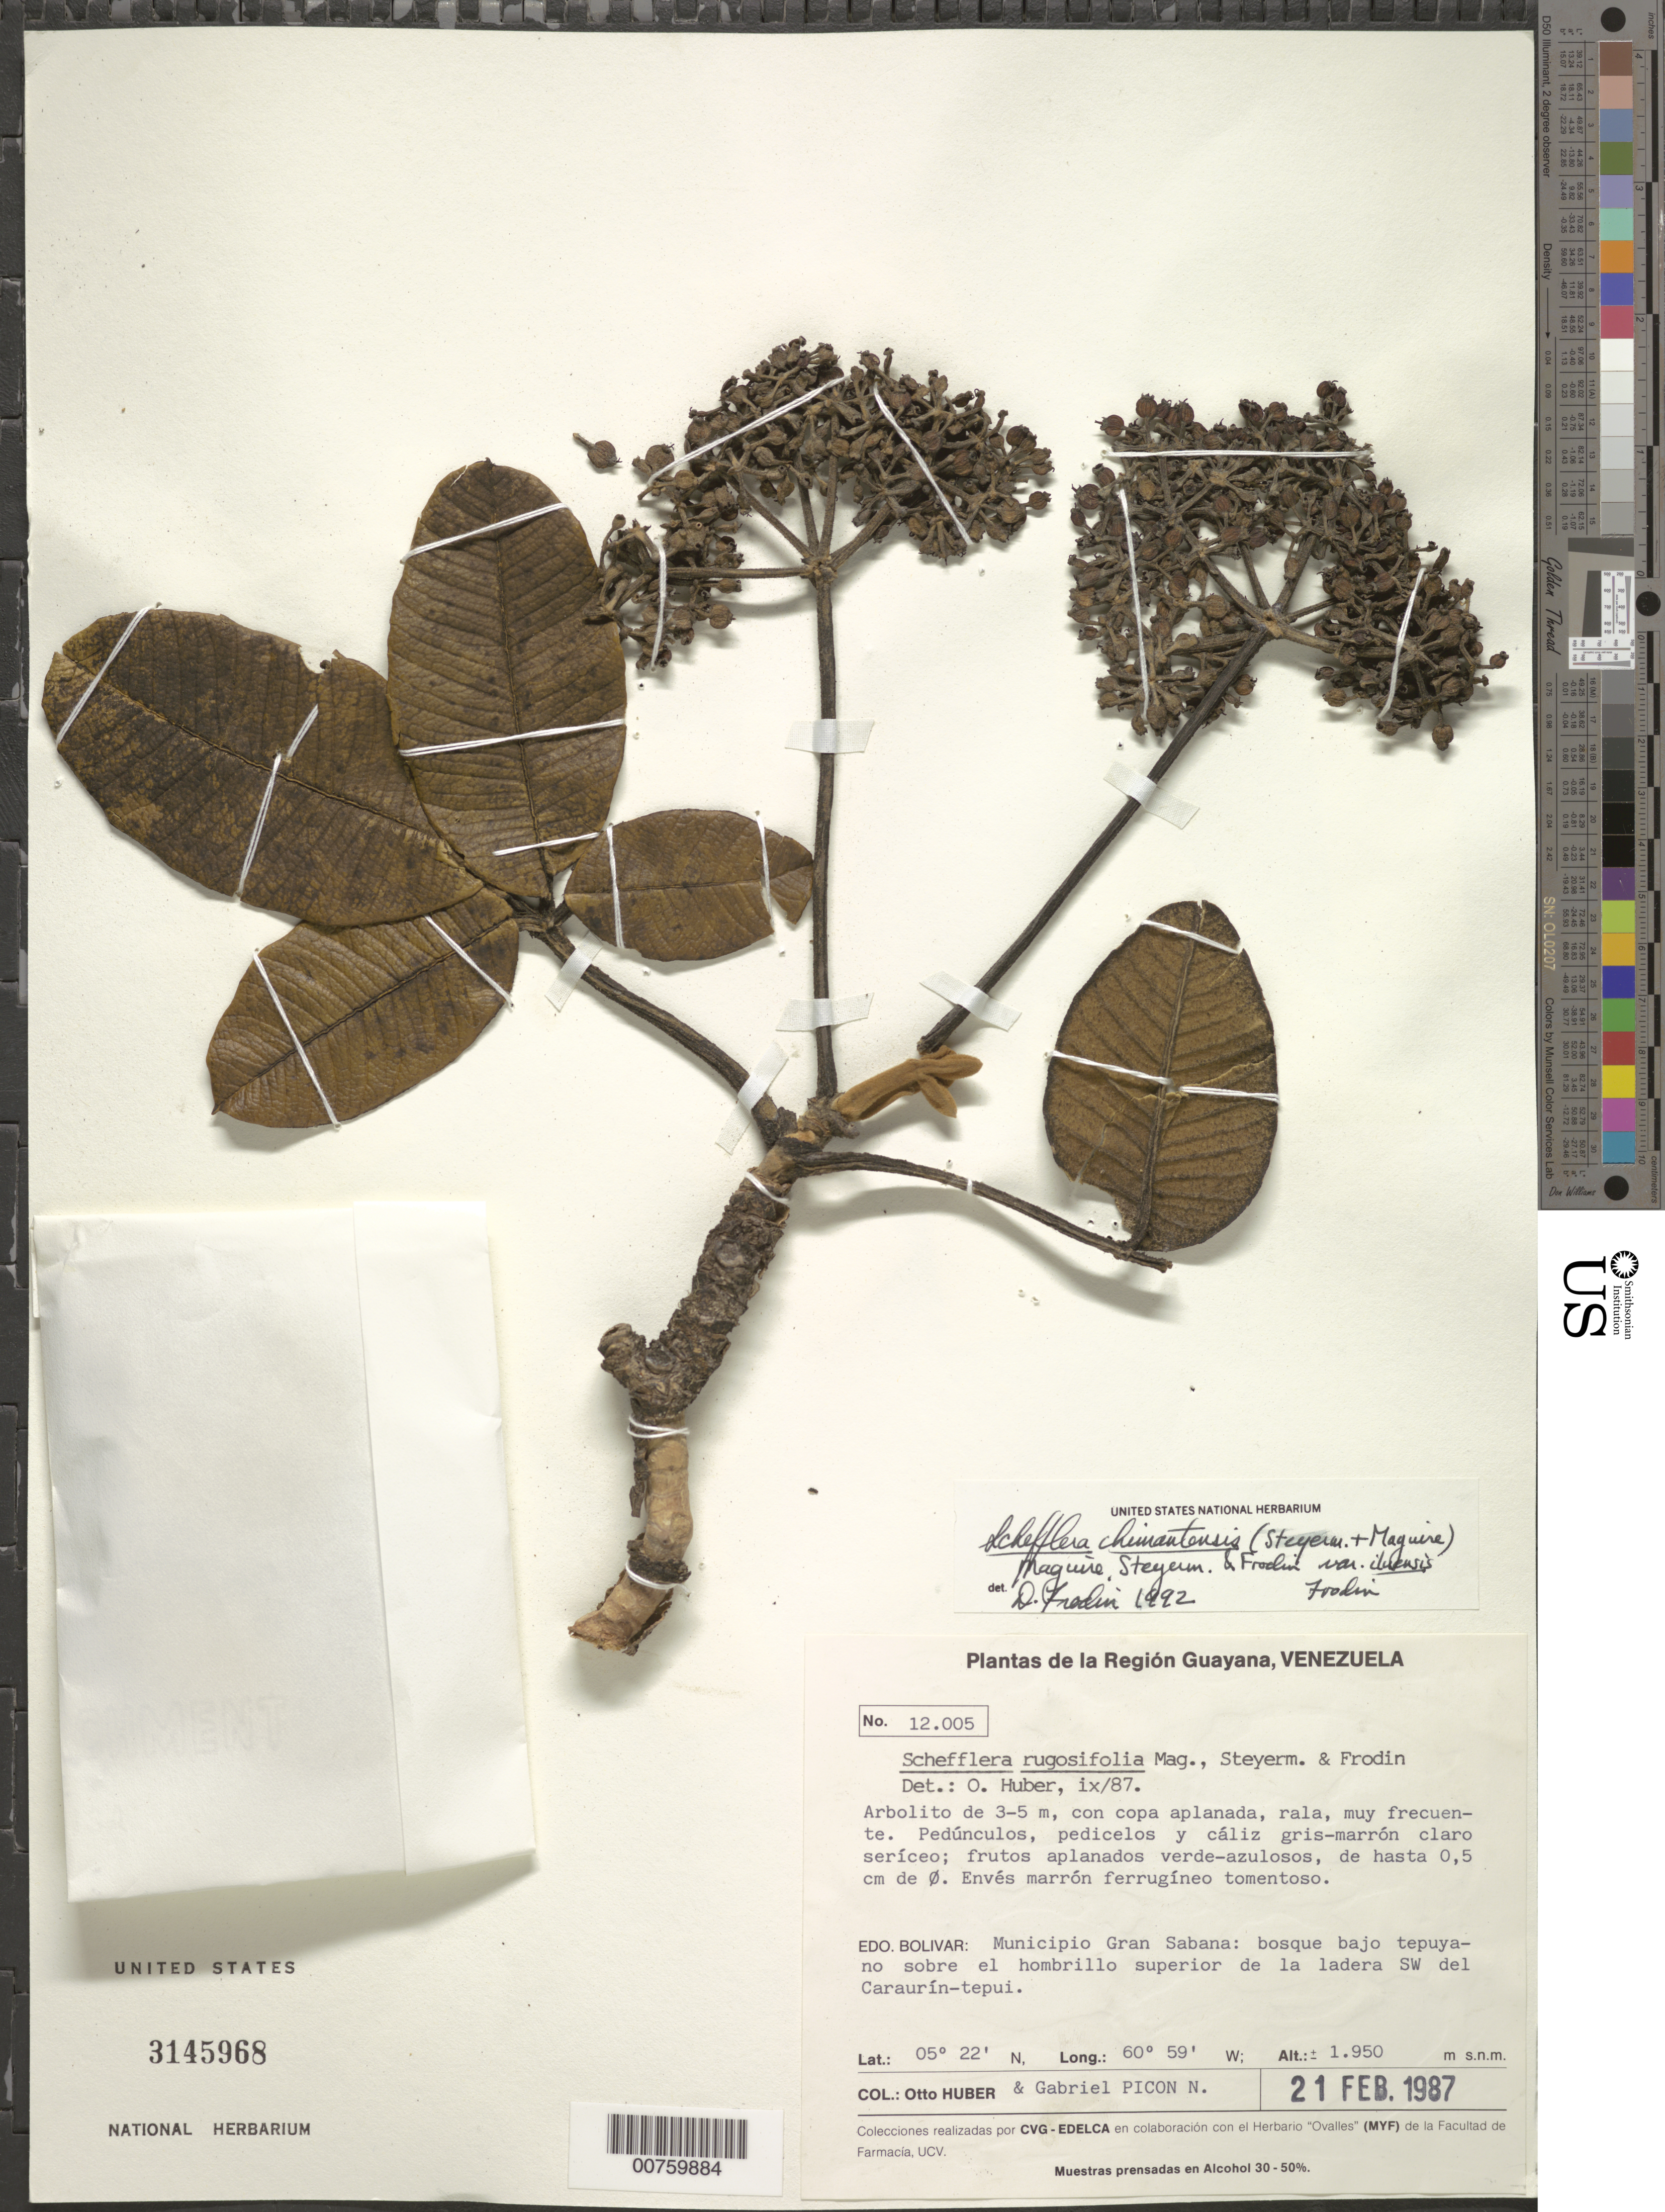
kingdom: Plantae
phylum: Tracheophyta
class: Magnoliopsida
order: Apiales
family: Araliaceae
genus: Schefflera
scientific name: Schefflera chimantensis var. iluensis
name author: Frodin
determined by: Frodin, D. G.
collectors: O. Huber & G. Picón Navas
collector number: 12005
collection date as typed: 21-Feb-87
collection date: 1987-02-21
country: Venezuela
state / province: Bolívar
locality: Mun. Gran Sabana, SW del Caraurín-tepuí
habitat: Bosque bajo tepuyano..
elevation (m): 1950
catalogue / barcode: US 3145968